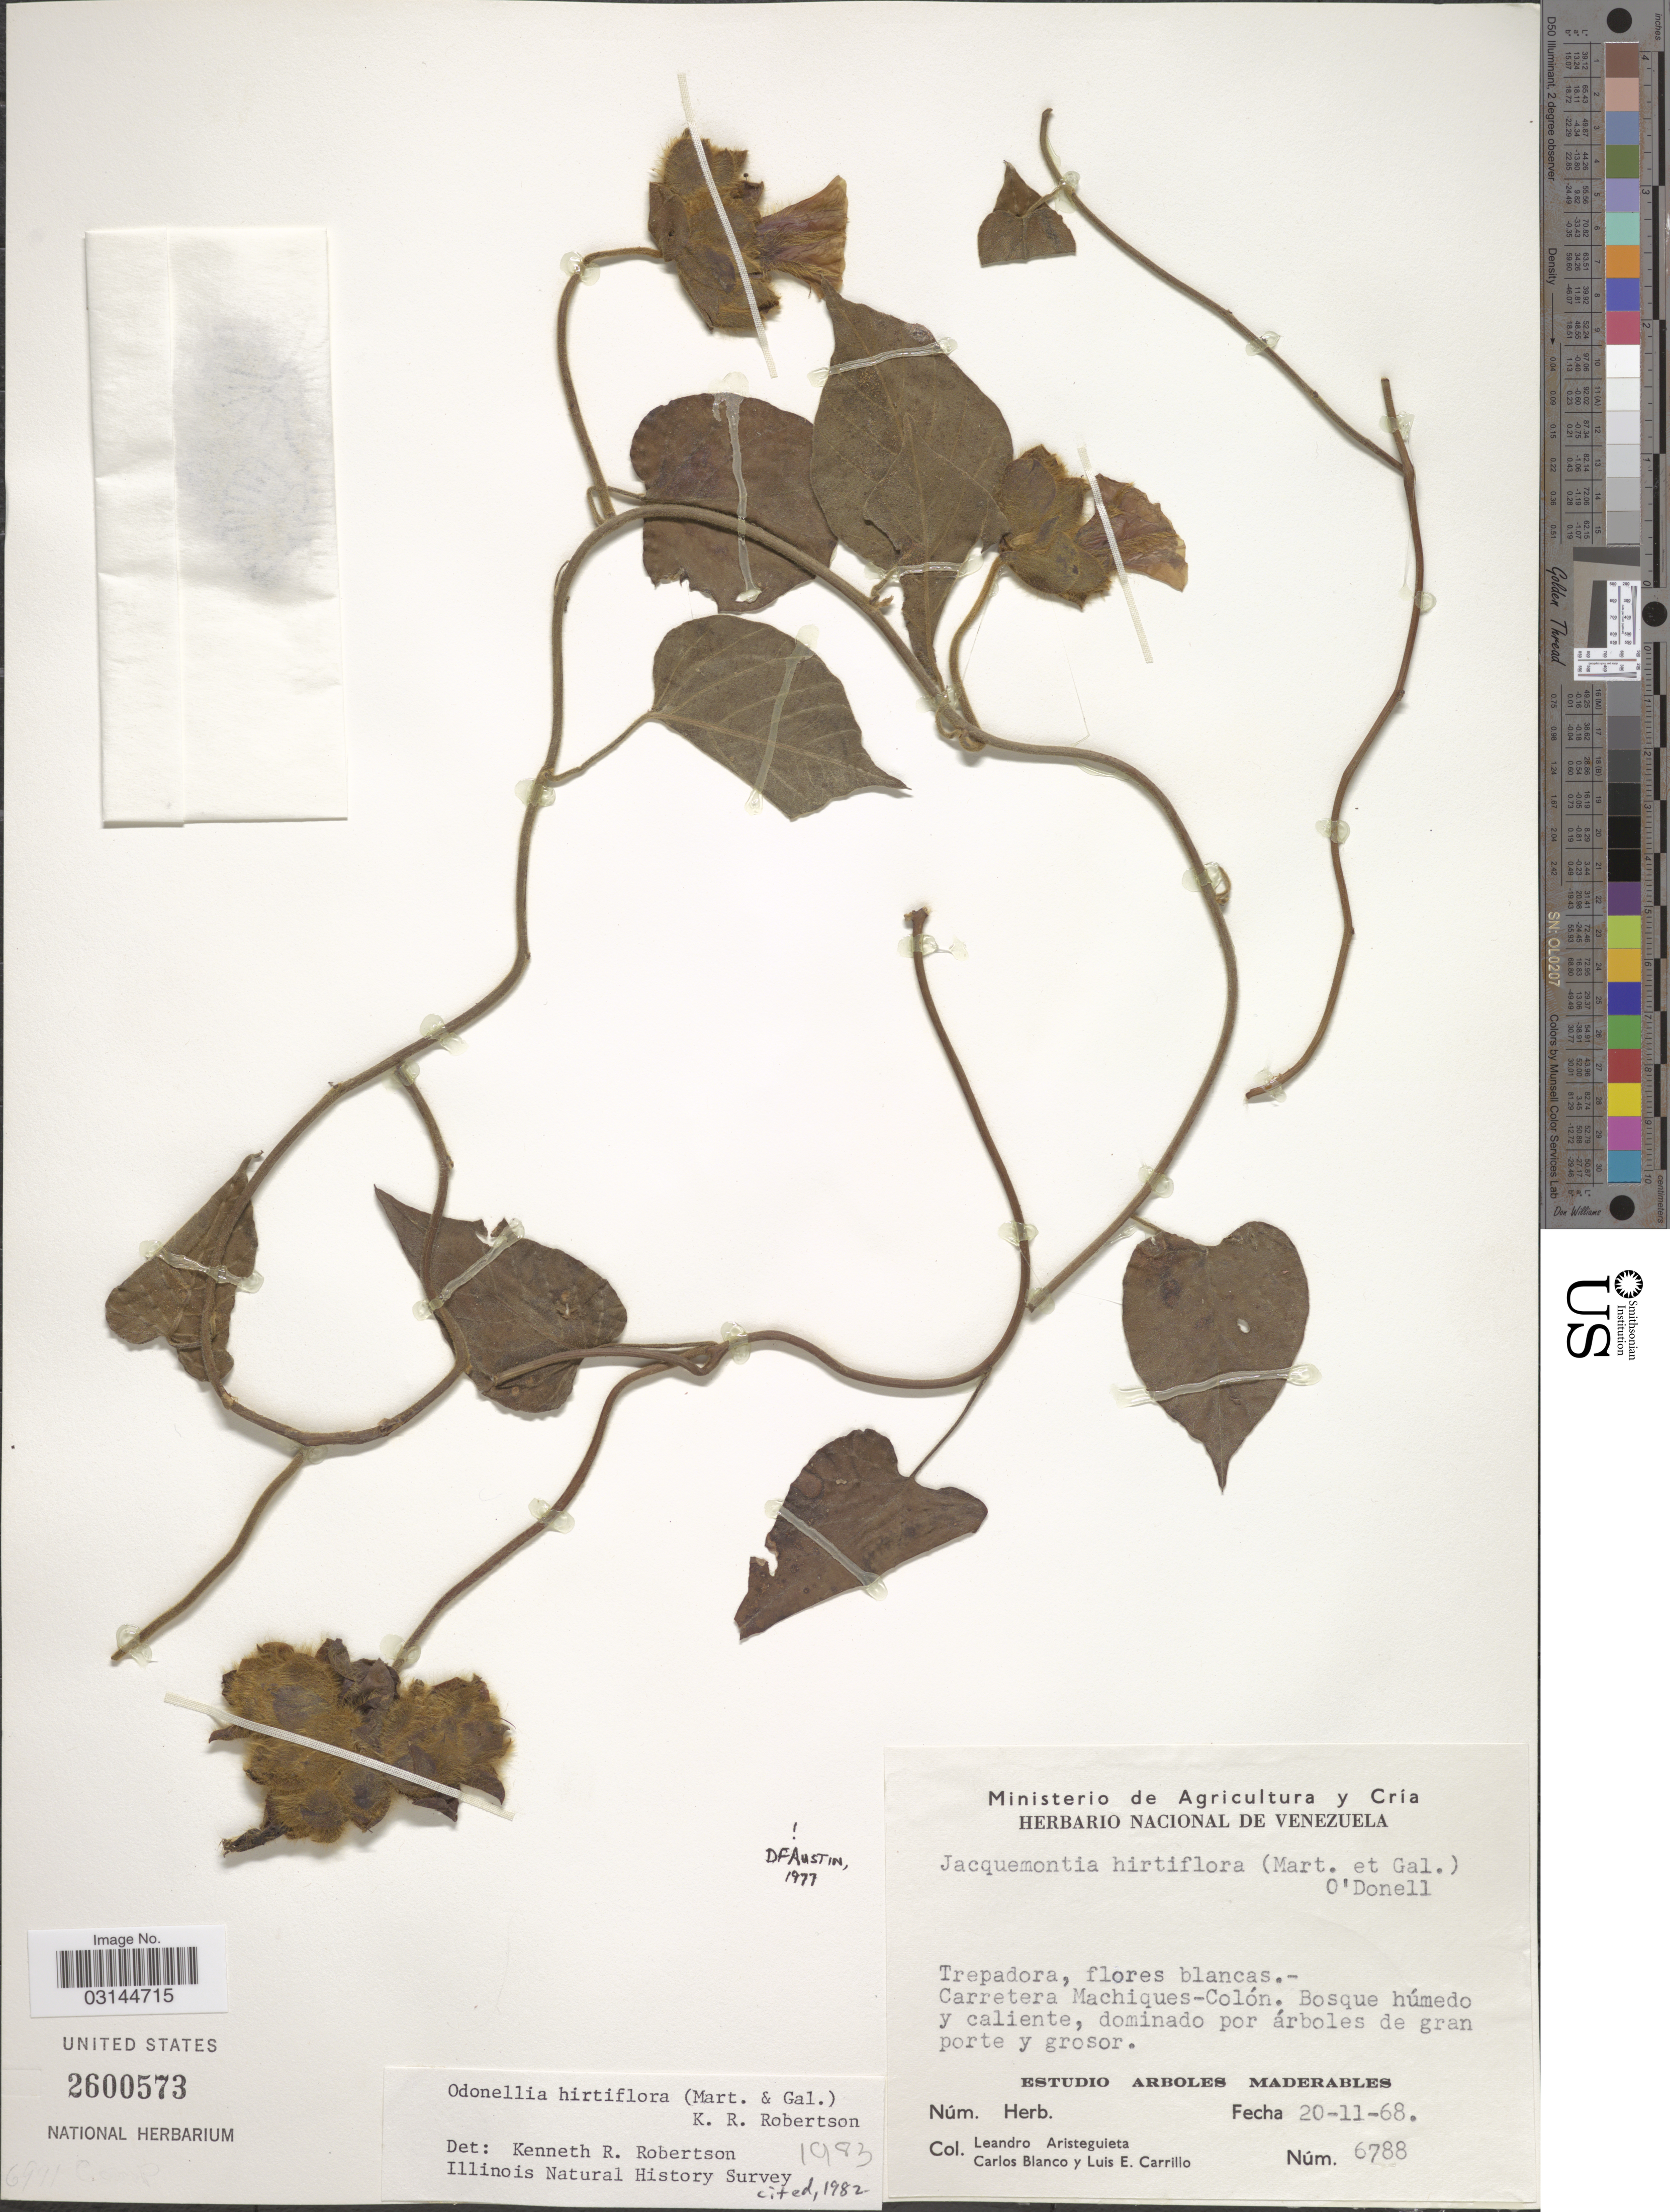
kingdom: Plantae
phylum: Tracheophyta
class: Magnoliopsida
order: Solanales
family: Convolvulaceae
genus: Odonellia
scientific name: Odonellia hirtiflora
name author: (M. Martens & Galeotti) K.R. Robertson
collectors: L. Aristeguieta, C. Blanco & L. Carrillo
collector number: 6788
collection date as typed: Transcribed d/m/y: 20/11/68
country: Venezuela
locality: Carretera Machiques-Colón.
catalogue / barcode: US 2600573